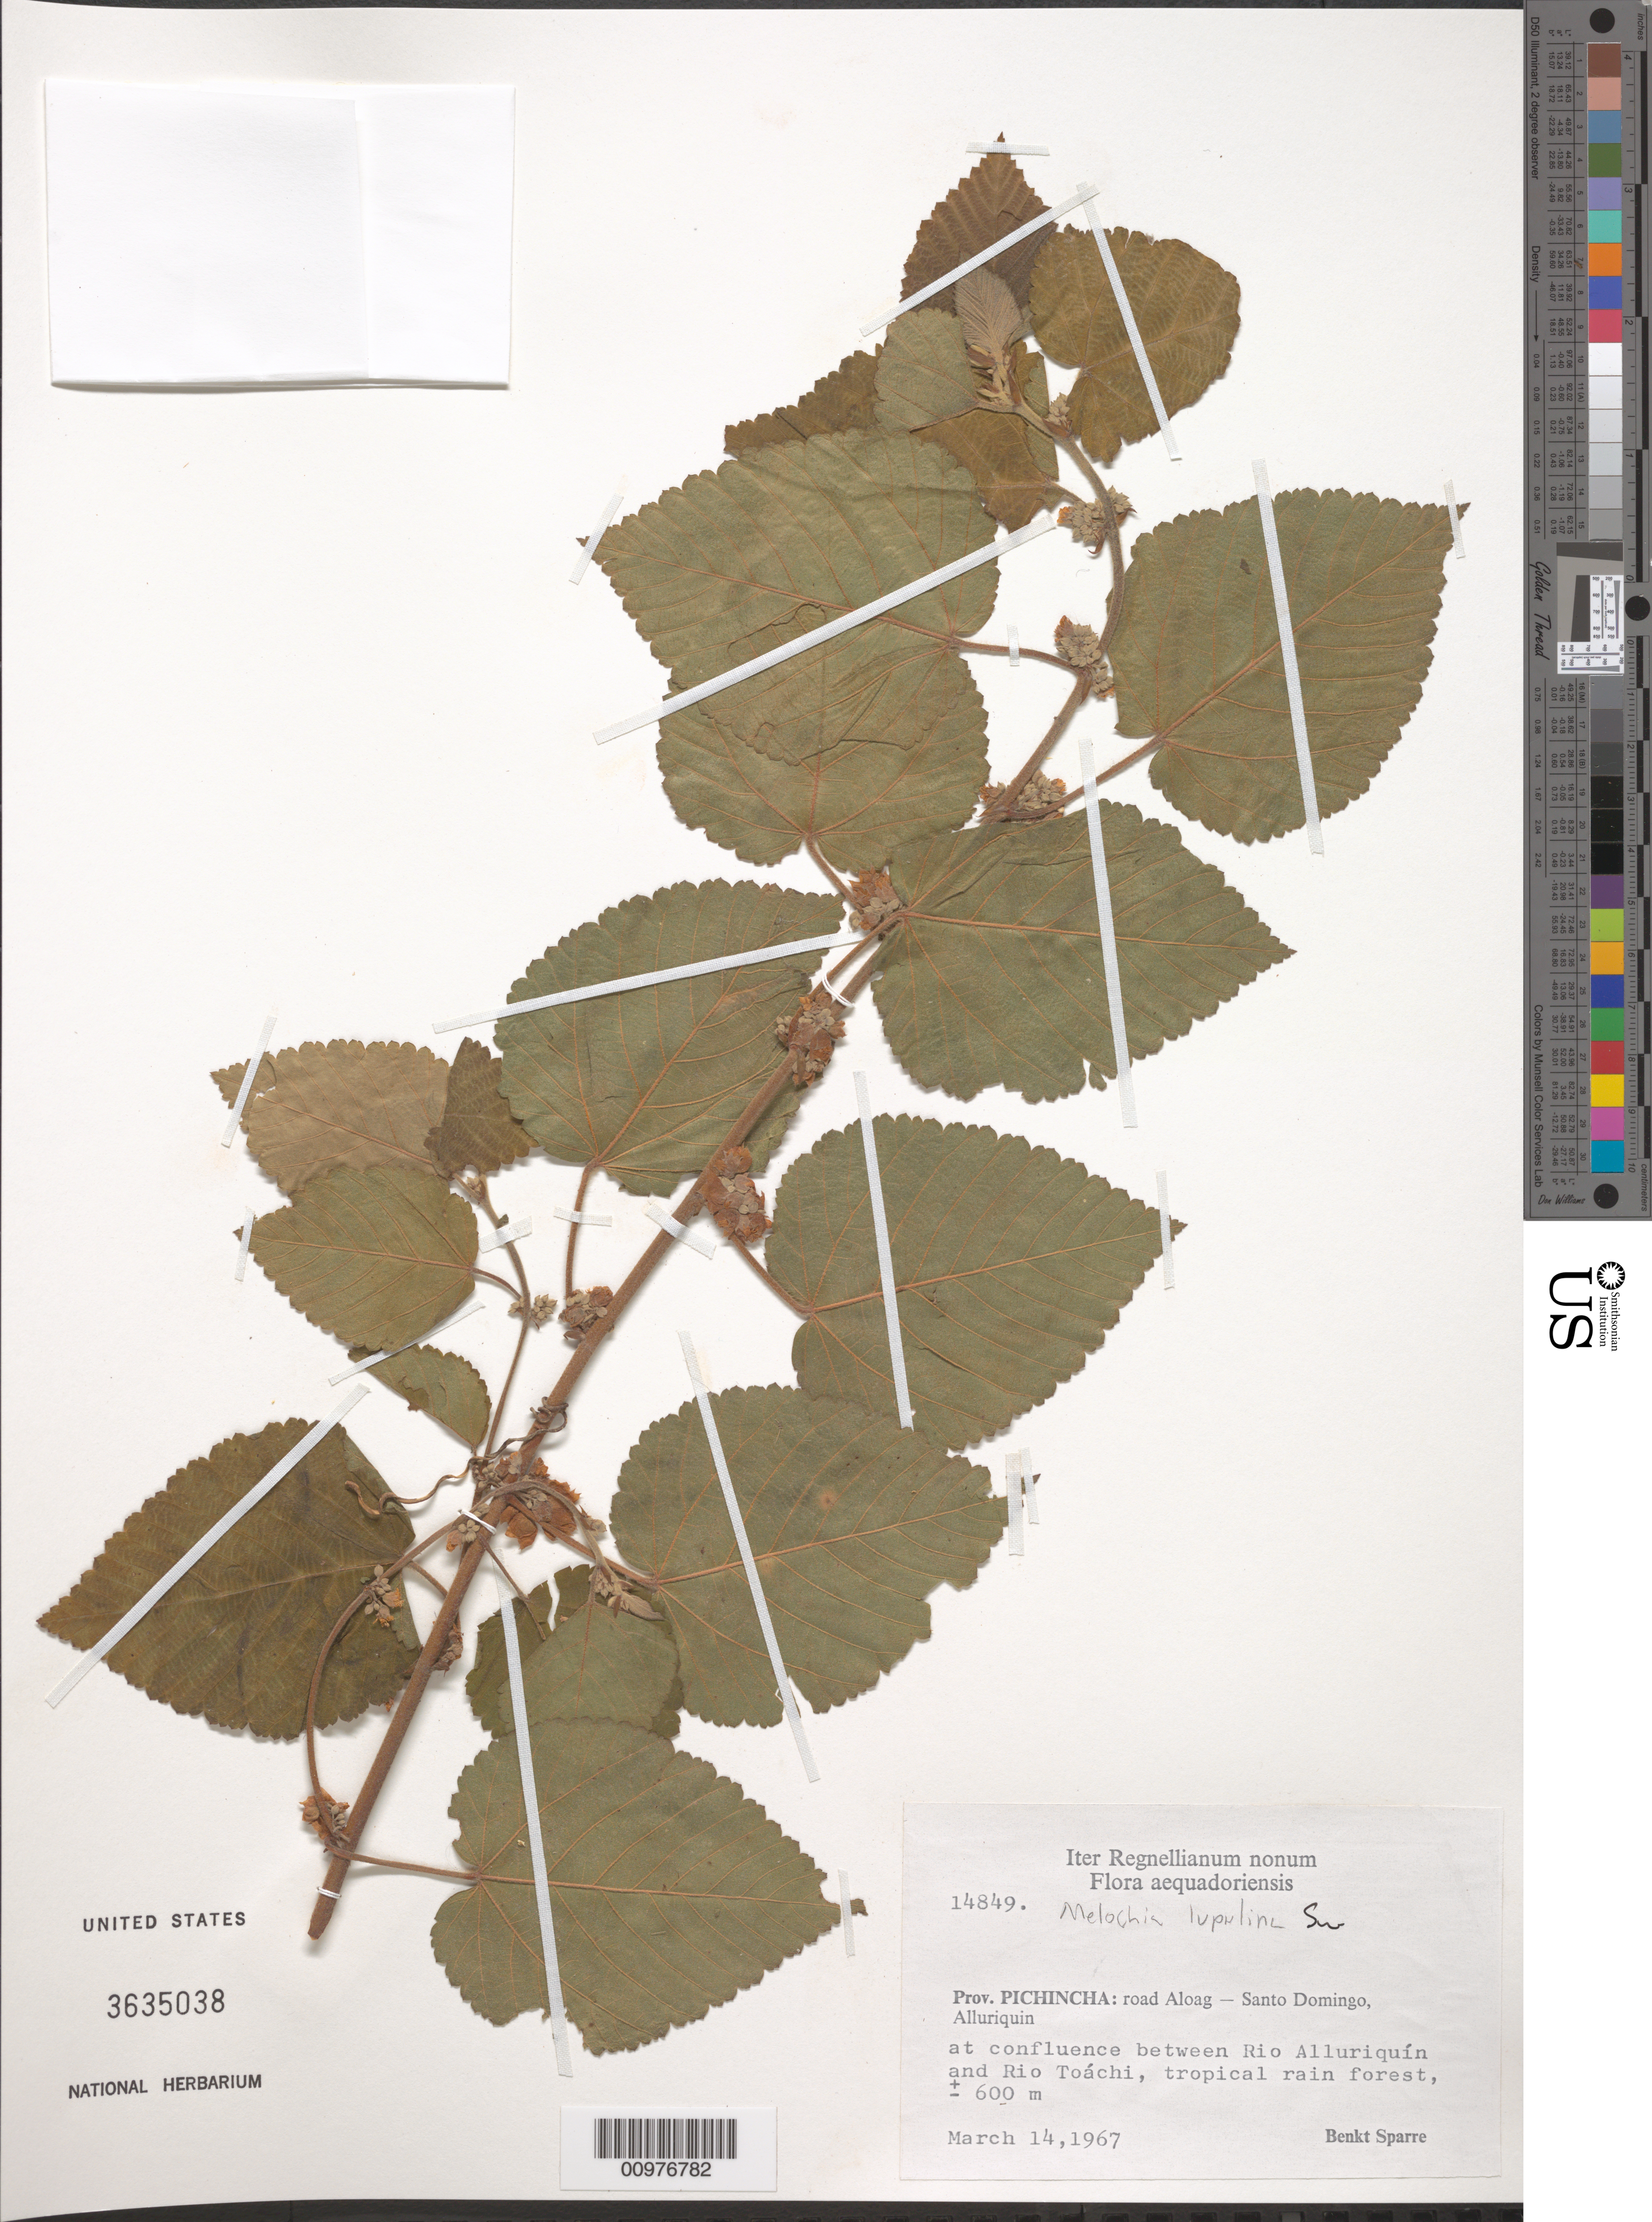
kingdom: Plantae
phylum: Tracheophyta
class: Magnoliopsida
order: Malvales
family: Malvaceae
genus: Melochia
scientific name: Melochia lupulina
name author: Sw.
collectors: B. Sparre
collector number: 14849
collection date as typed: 14 Mar 1967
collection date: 1967-03-14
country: Ecuador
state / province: Pichincha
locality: Road Aloag - Santo Domingo, Allurquin, at confluence between Rio Alluriquin and Rio Toáchi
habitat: tropical rain forest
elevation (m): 600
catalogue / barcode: US 3635038